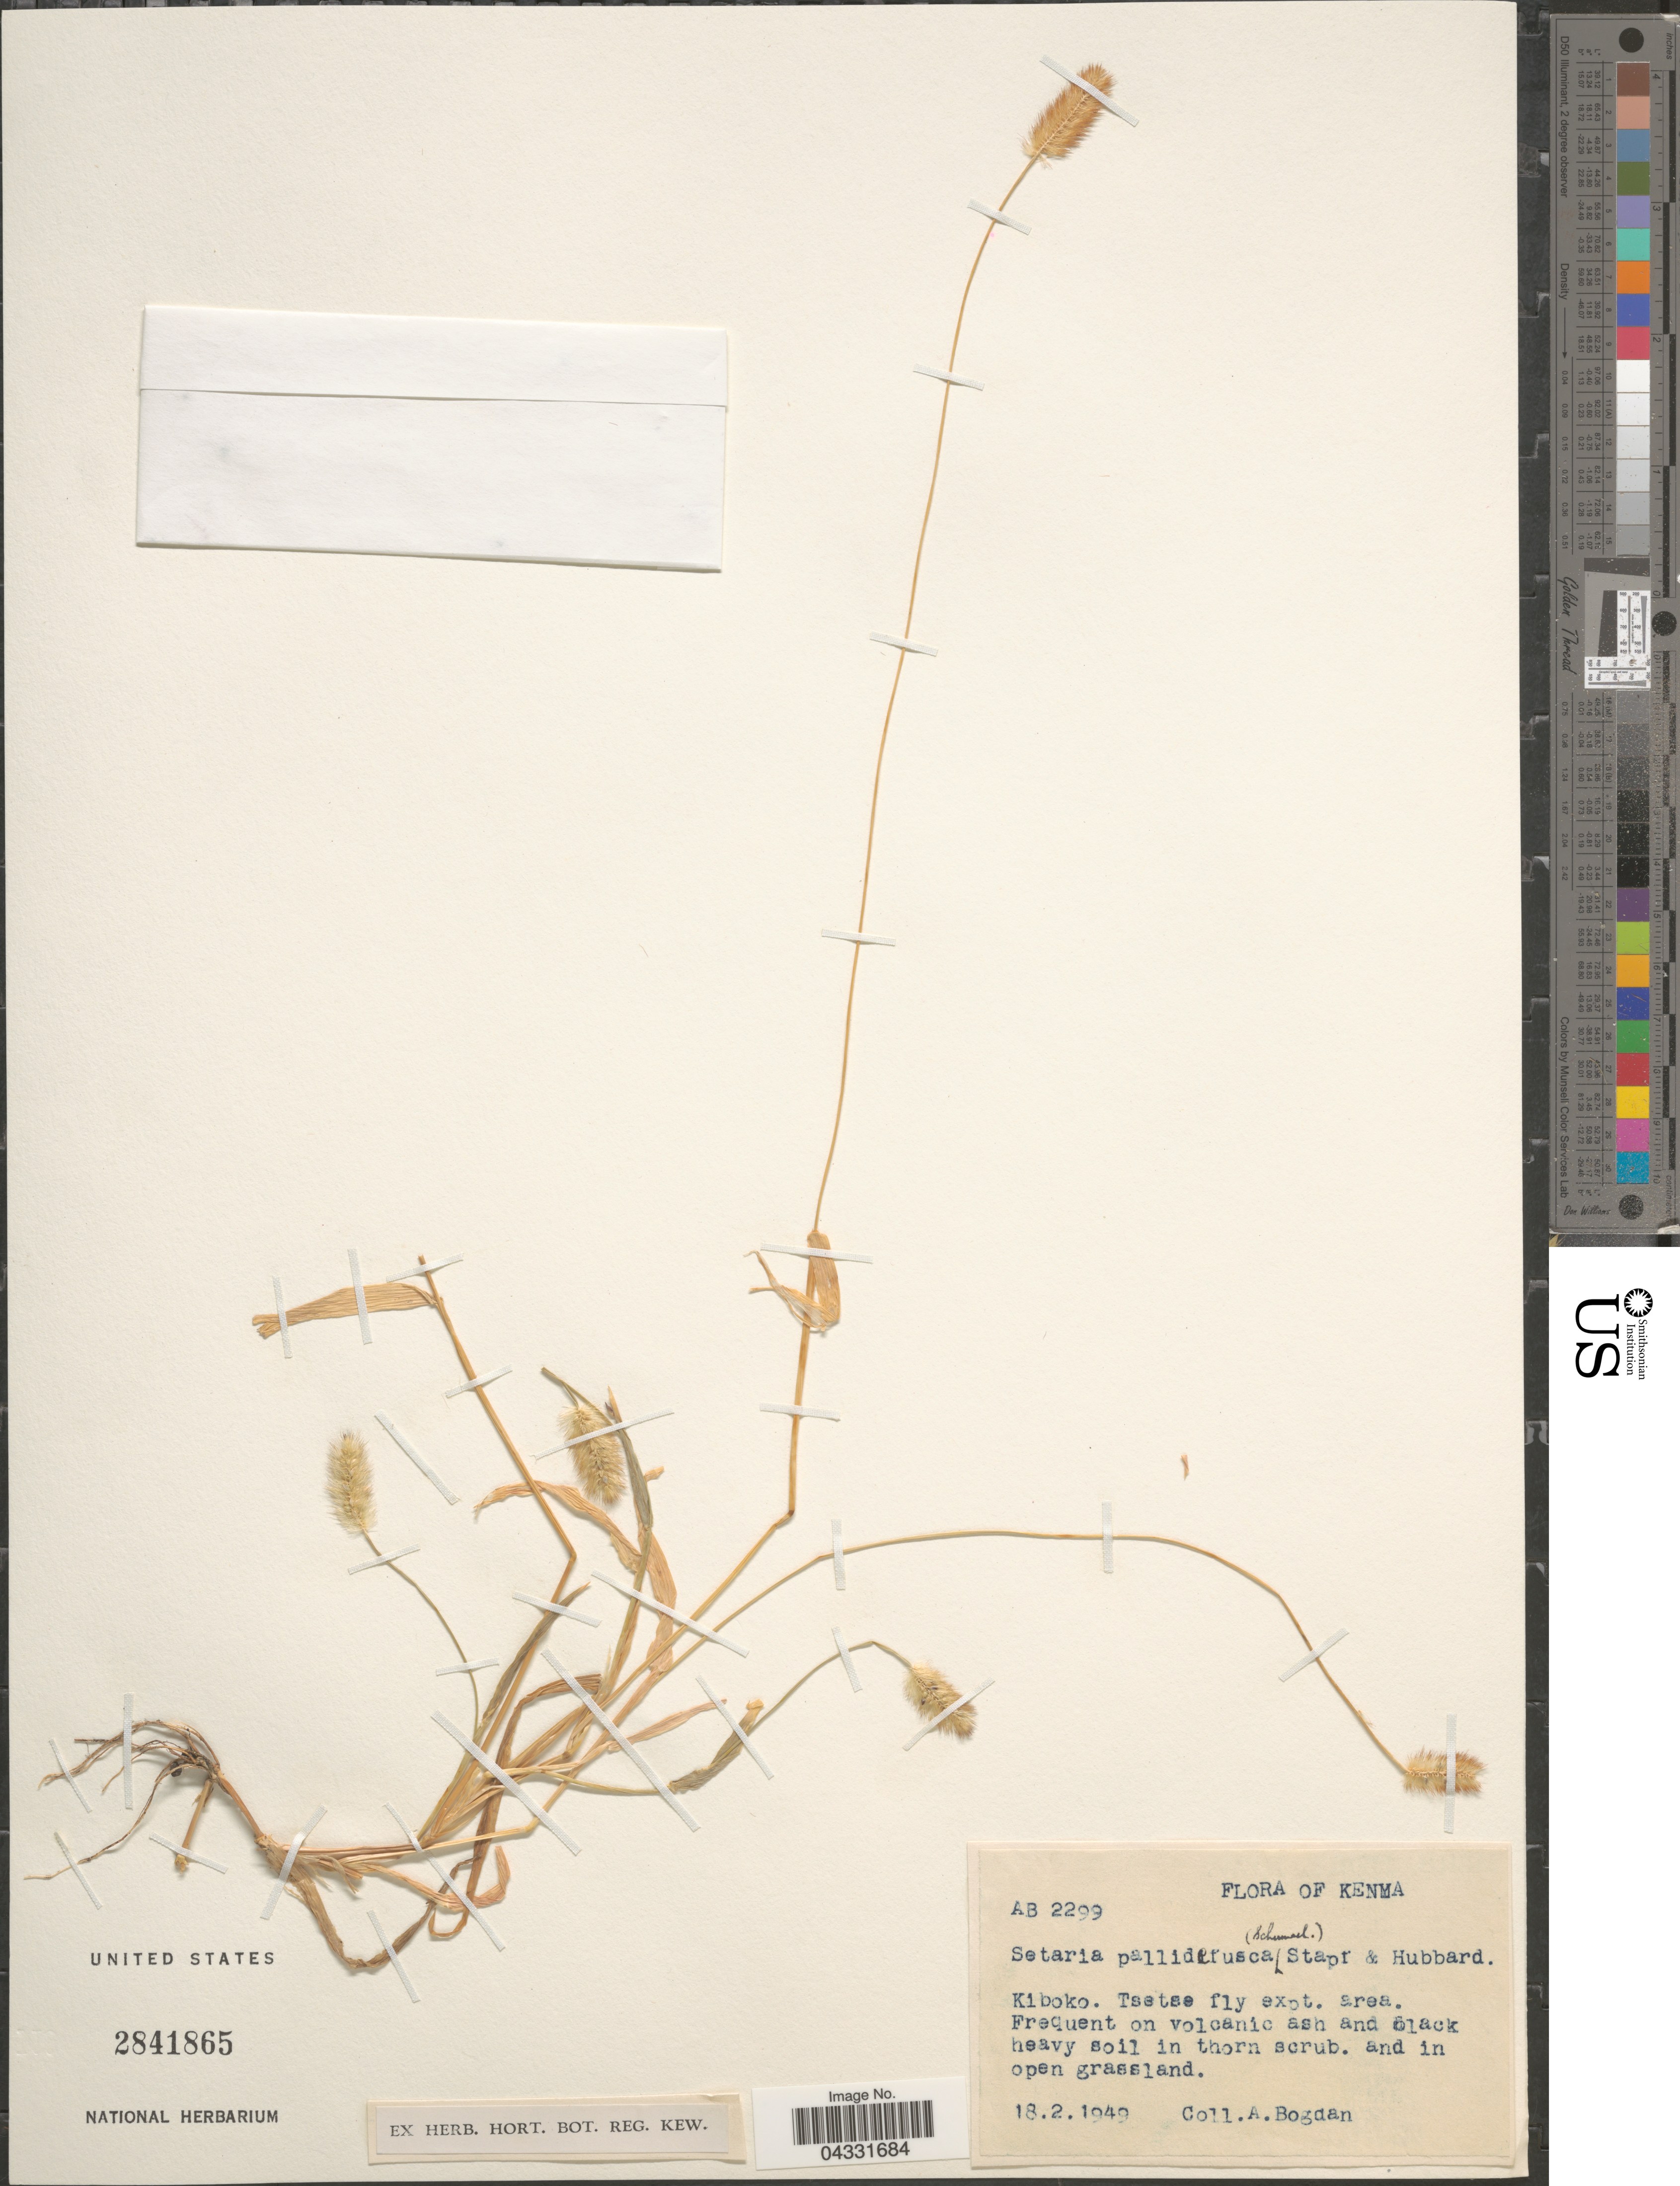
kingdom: Plantae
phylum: Tracheophyta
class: Liliopsida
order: Poales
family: Poaceae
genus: Setaria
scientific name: Setaria pallide-fusca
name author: (Schumach.) Stapf & C.E. Hubb.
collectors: A. Bogdan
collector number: AB2299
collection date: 1949-02-18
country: Kenya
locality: Kenma. Kiboko. Tsetse fly expt. area.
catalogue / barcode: US 2841865